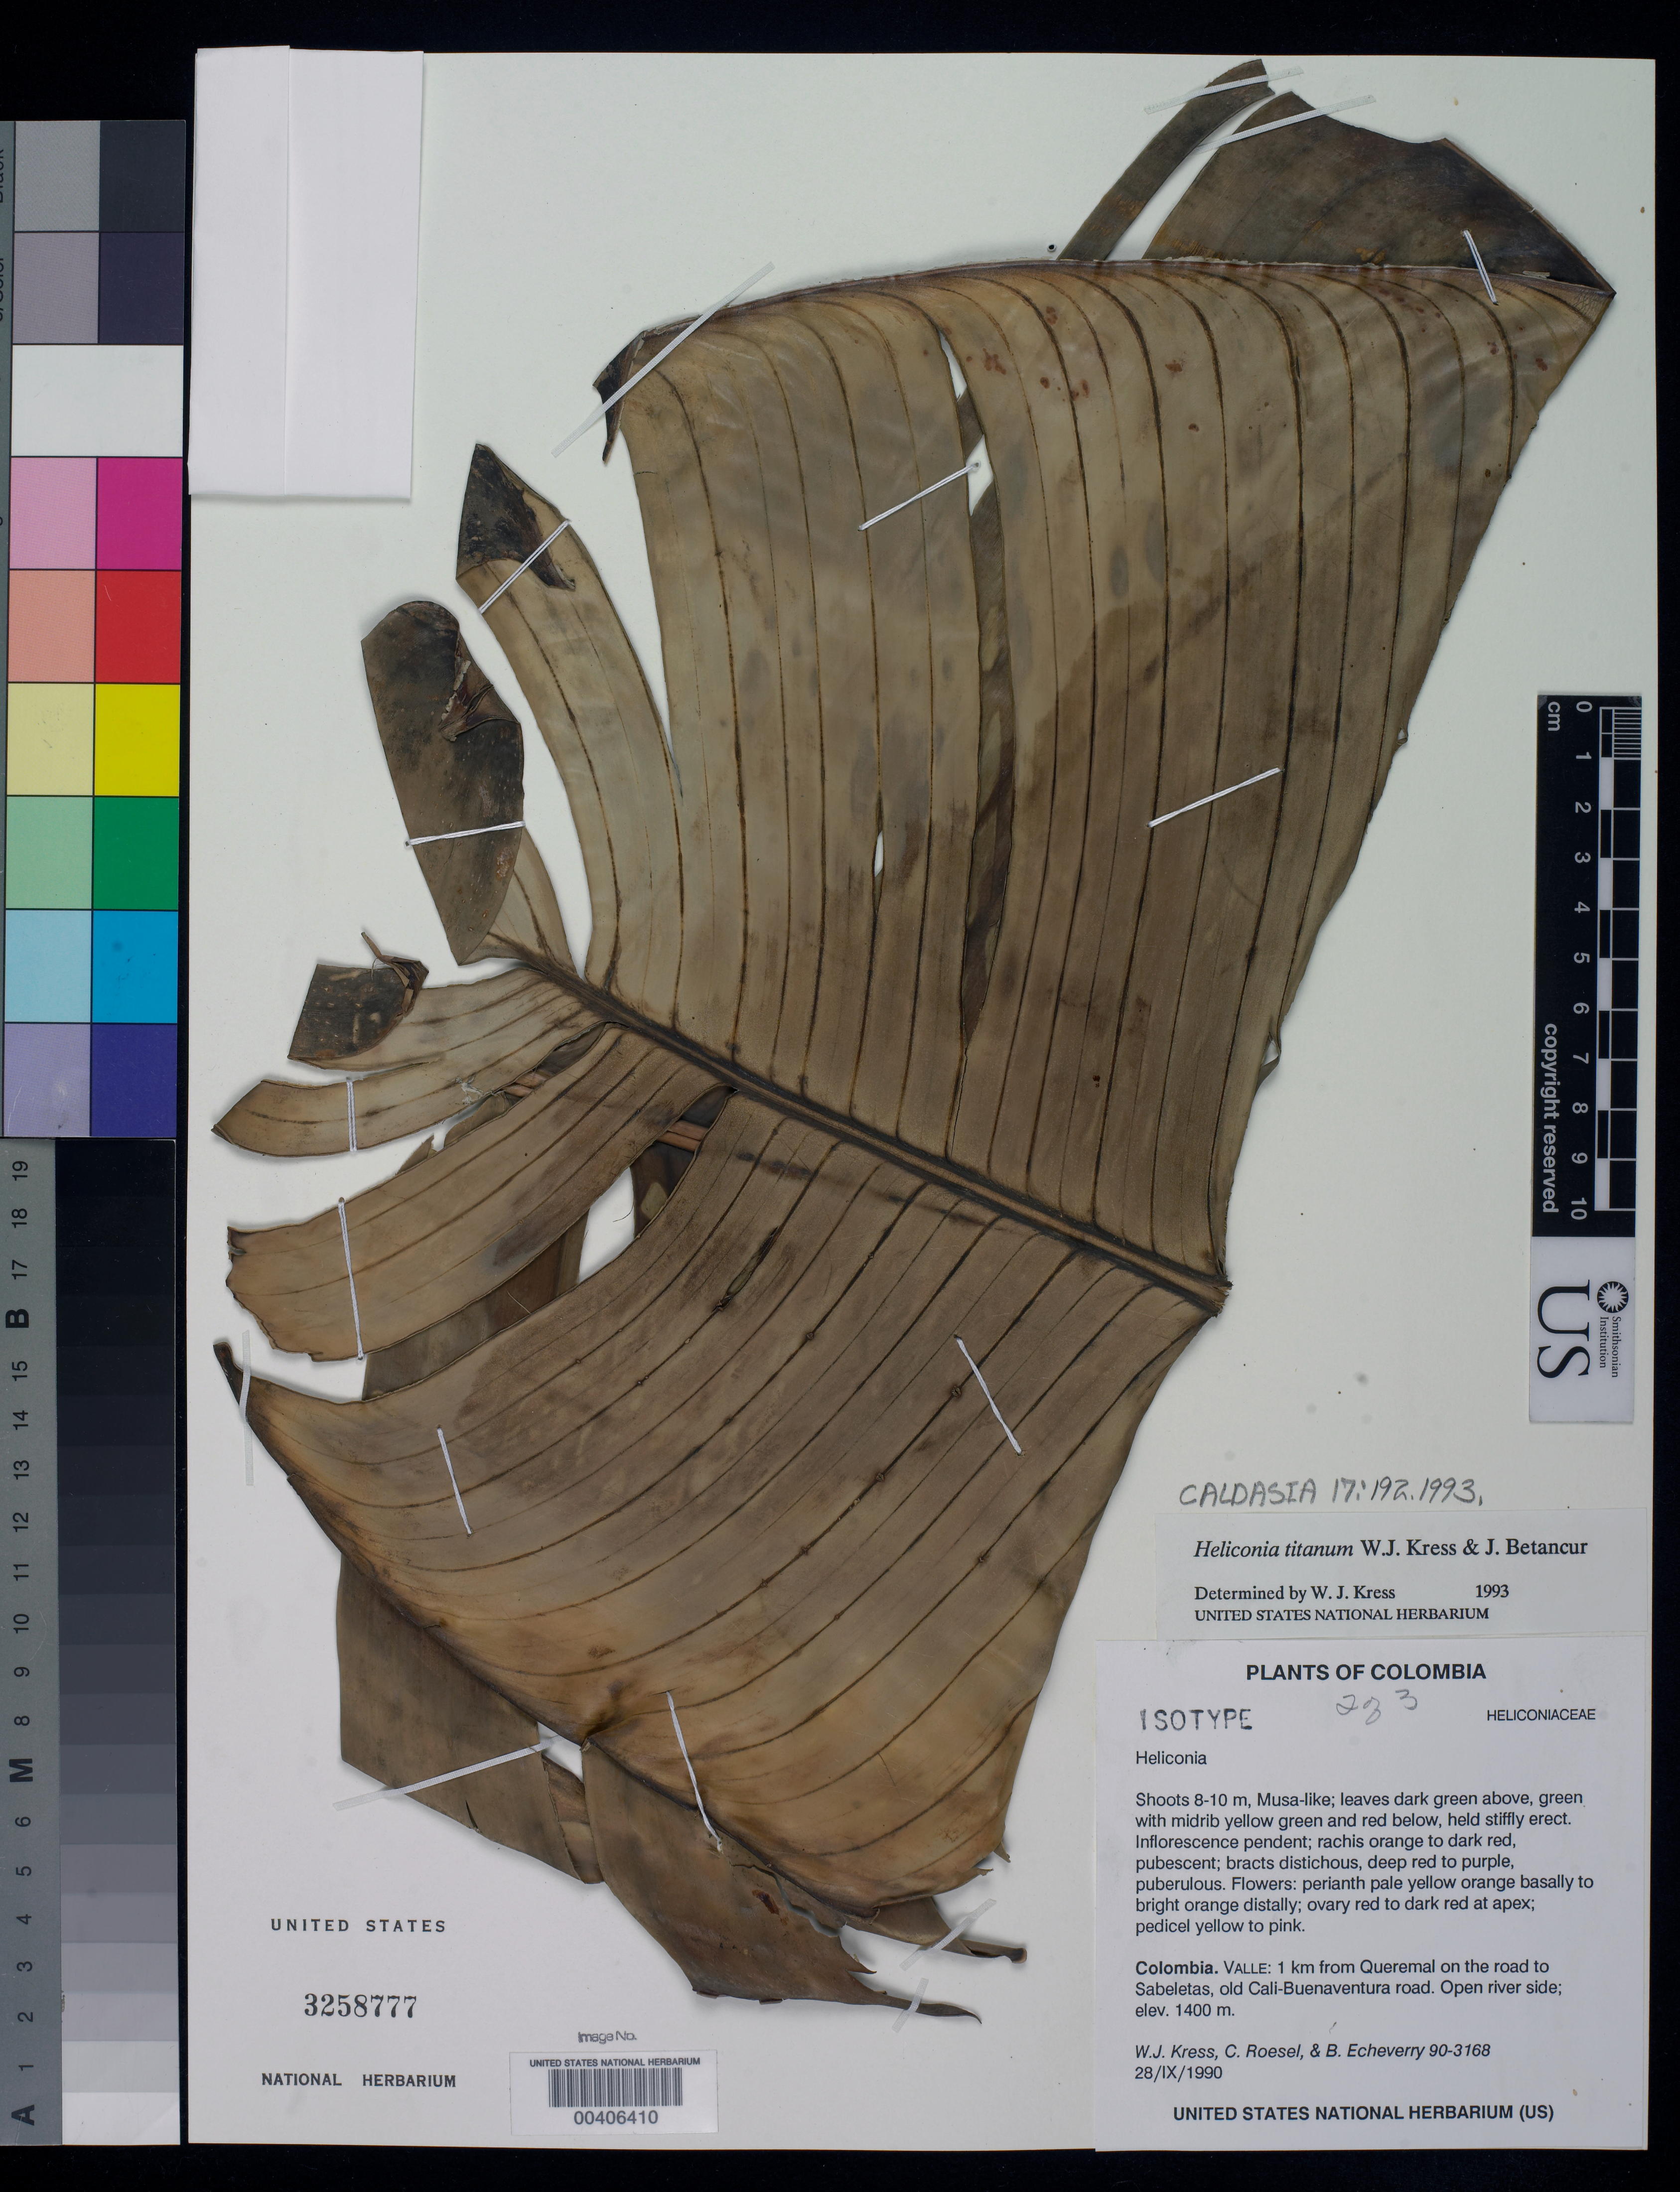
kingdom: Plantae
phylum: Tracheophyta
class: Liliopsida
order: Zingiberales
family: Heliconiaceae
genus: Heliconia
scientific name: Heliconia titanum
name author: W.J. Kress & Betancur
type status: Isotype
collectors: W. J. Kress, C. S. Roesel & B. Echeverry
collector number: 90-3168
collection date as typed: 28 Sep 1990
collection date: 1990-09-28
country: Colombia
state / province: Valle del Cauca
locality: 1 km from Queremal on road to Sabeletas, old Cali-Buena Ventura road.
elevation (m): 1400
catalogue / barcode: US 3258777